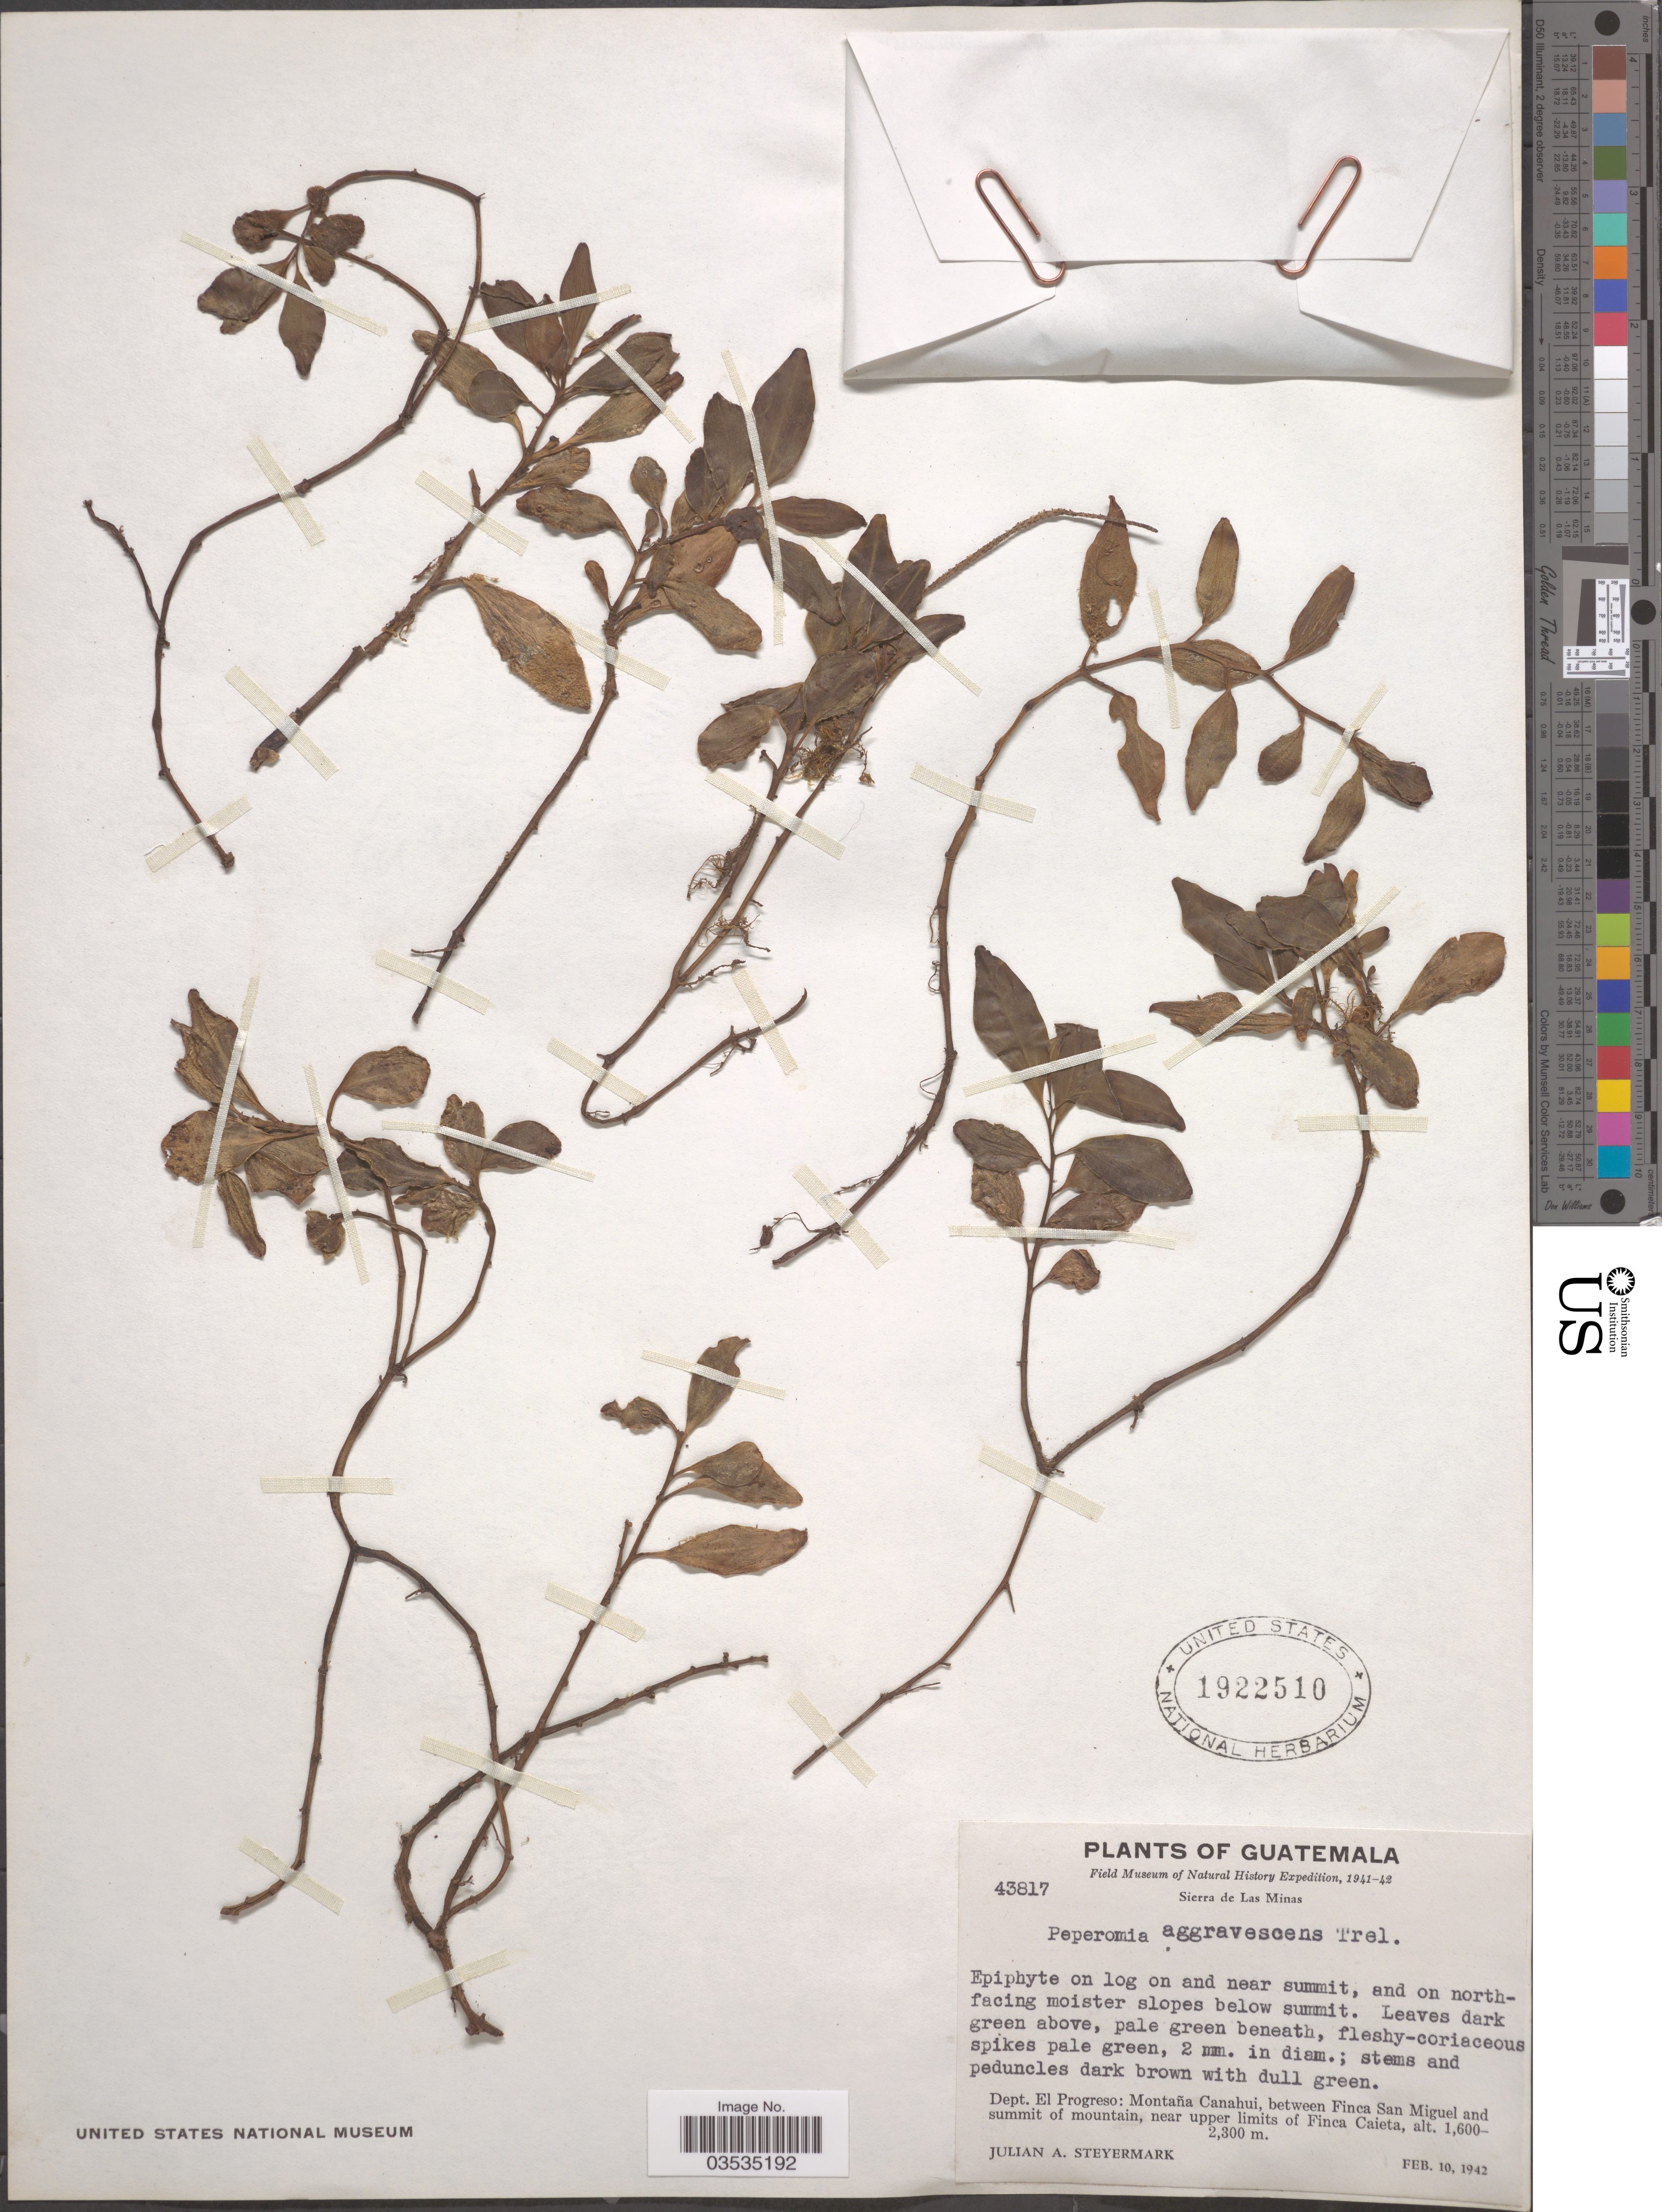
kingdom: Plantae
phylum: Tracheophyta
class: Magnoliopsida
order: Piperales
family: Piperaceae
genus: Peperomia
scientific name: Peperomia aggravescens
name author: Trel. in Yunck.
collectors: J. Steyermark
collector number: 43817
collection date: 1942-02-10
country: Guatemala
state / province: El Progreso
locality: Sierra de Las Minas. Dept. El Progreso: Montaña Canahui, between Finca San Miguel and summit of mountain, near upper limits of Finca Caieta.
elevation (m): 1600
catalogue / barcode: US 1922510